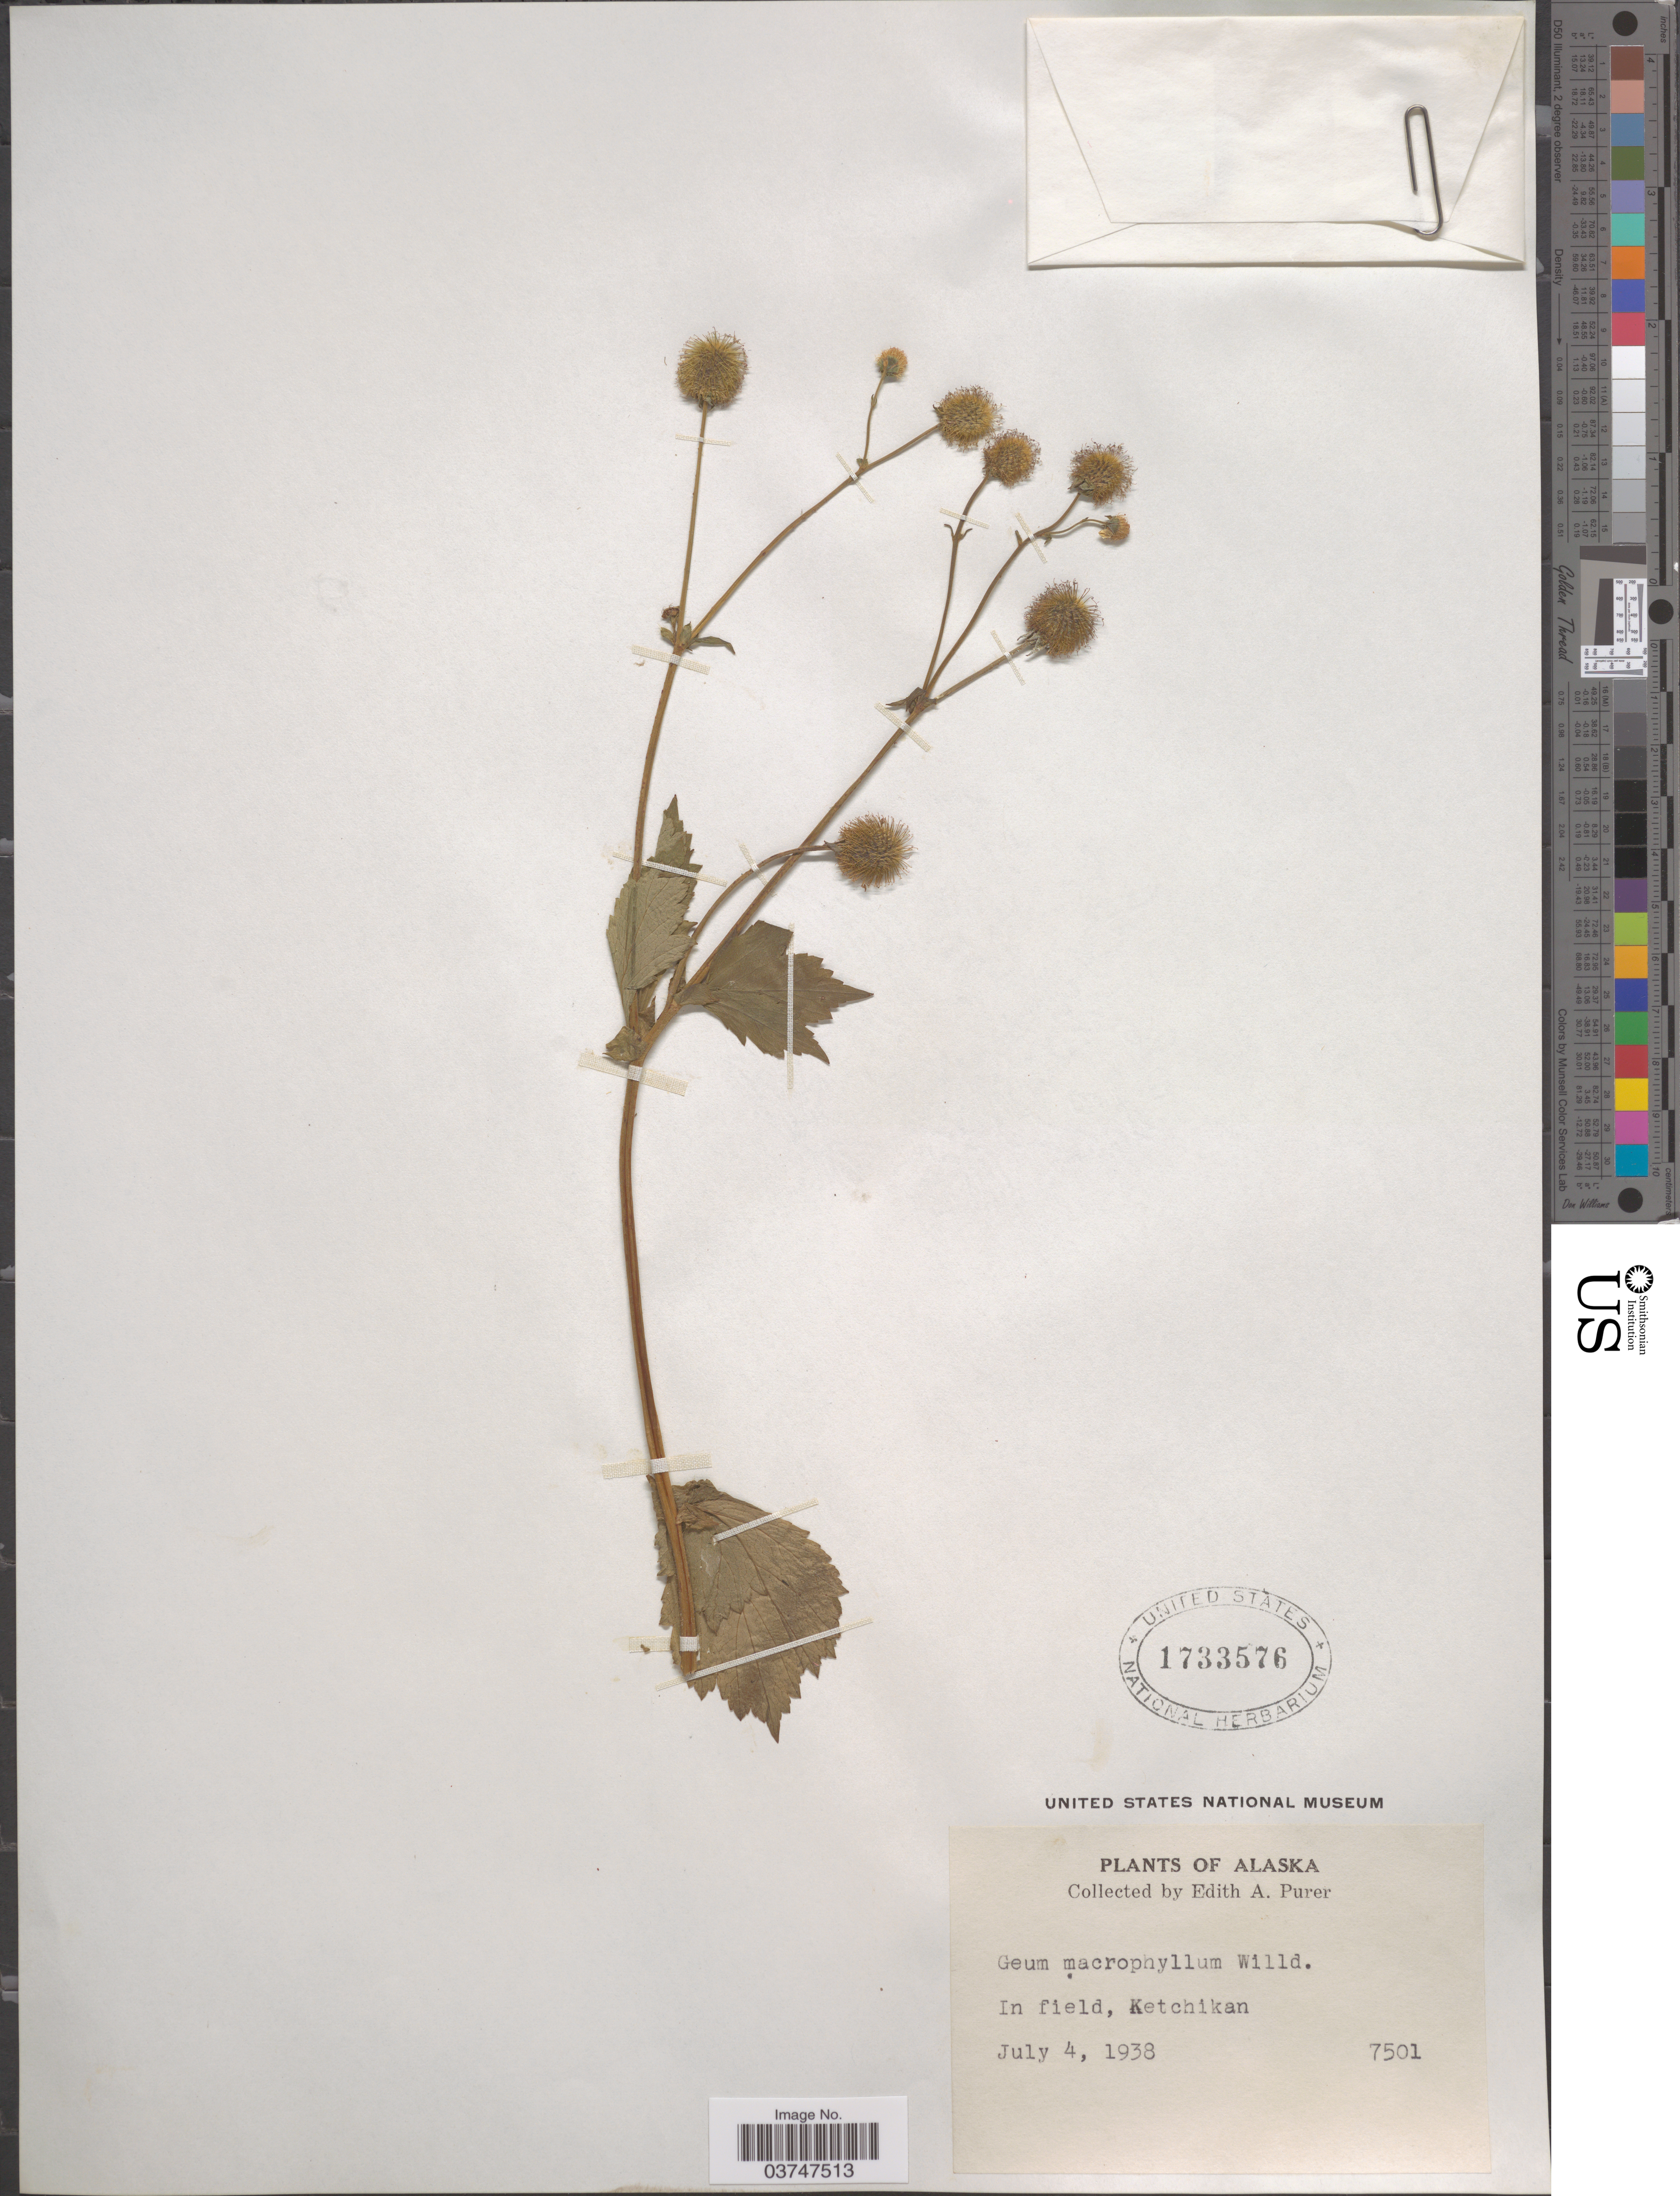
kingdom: Plantae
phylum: Tracheophyta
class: Magnoliopsida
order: Rosales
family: Rosaceae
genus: Geum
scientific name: Geum macrophyllum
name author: Willd.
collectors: E. Purer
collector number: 7501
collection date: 1938-07-04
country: United States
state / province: Alaska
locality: In field, Ketchikan.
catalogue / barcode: US 1733576